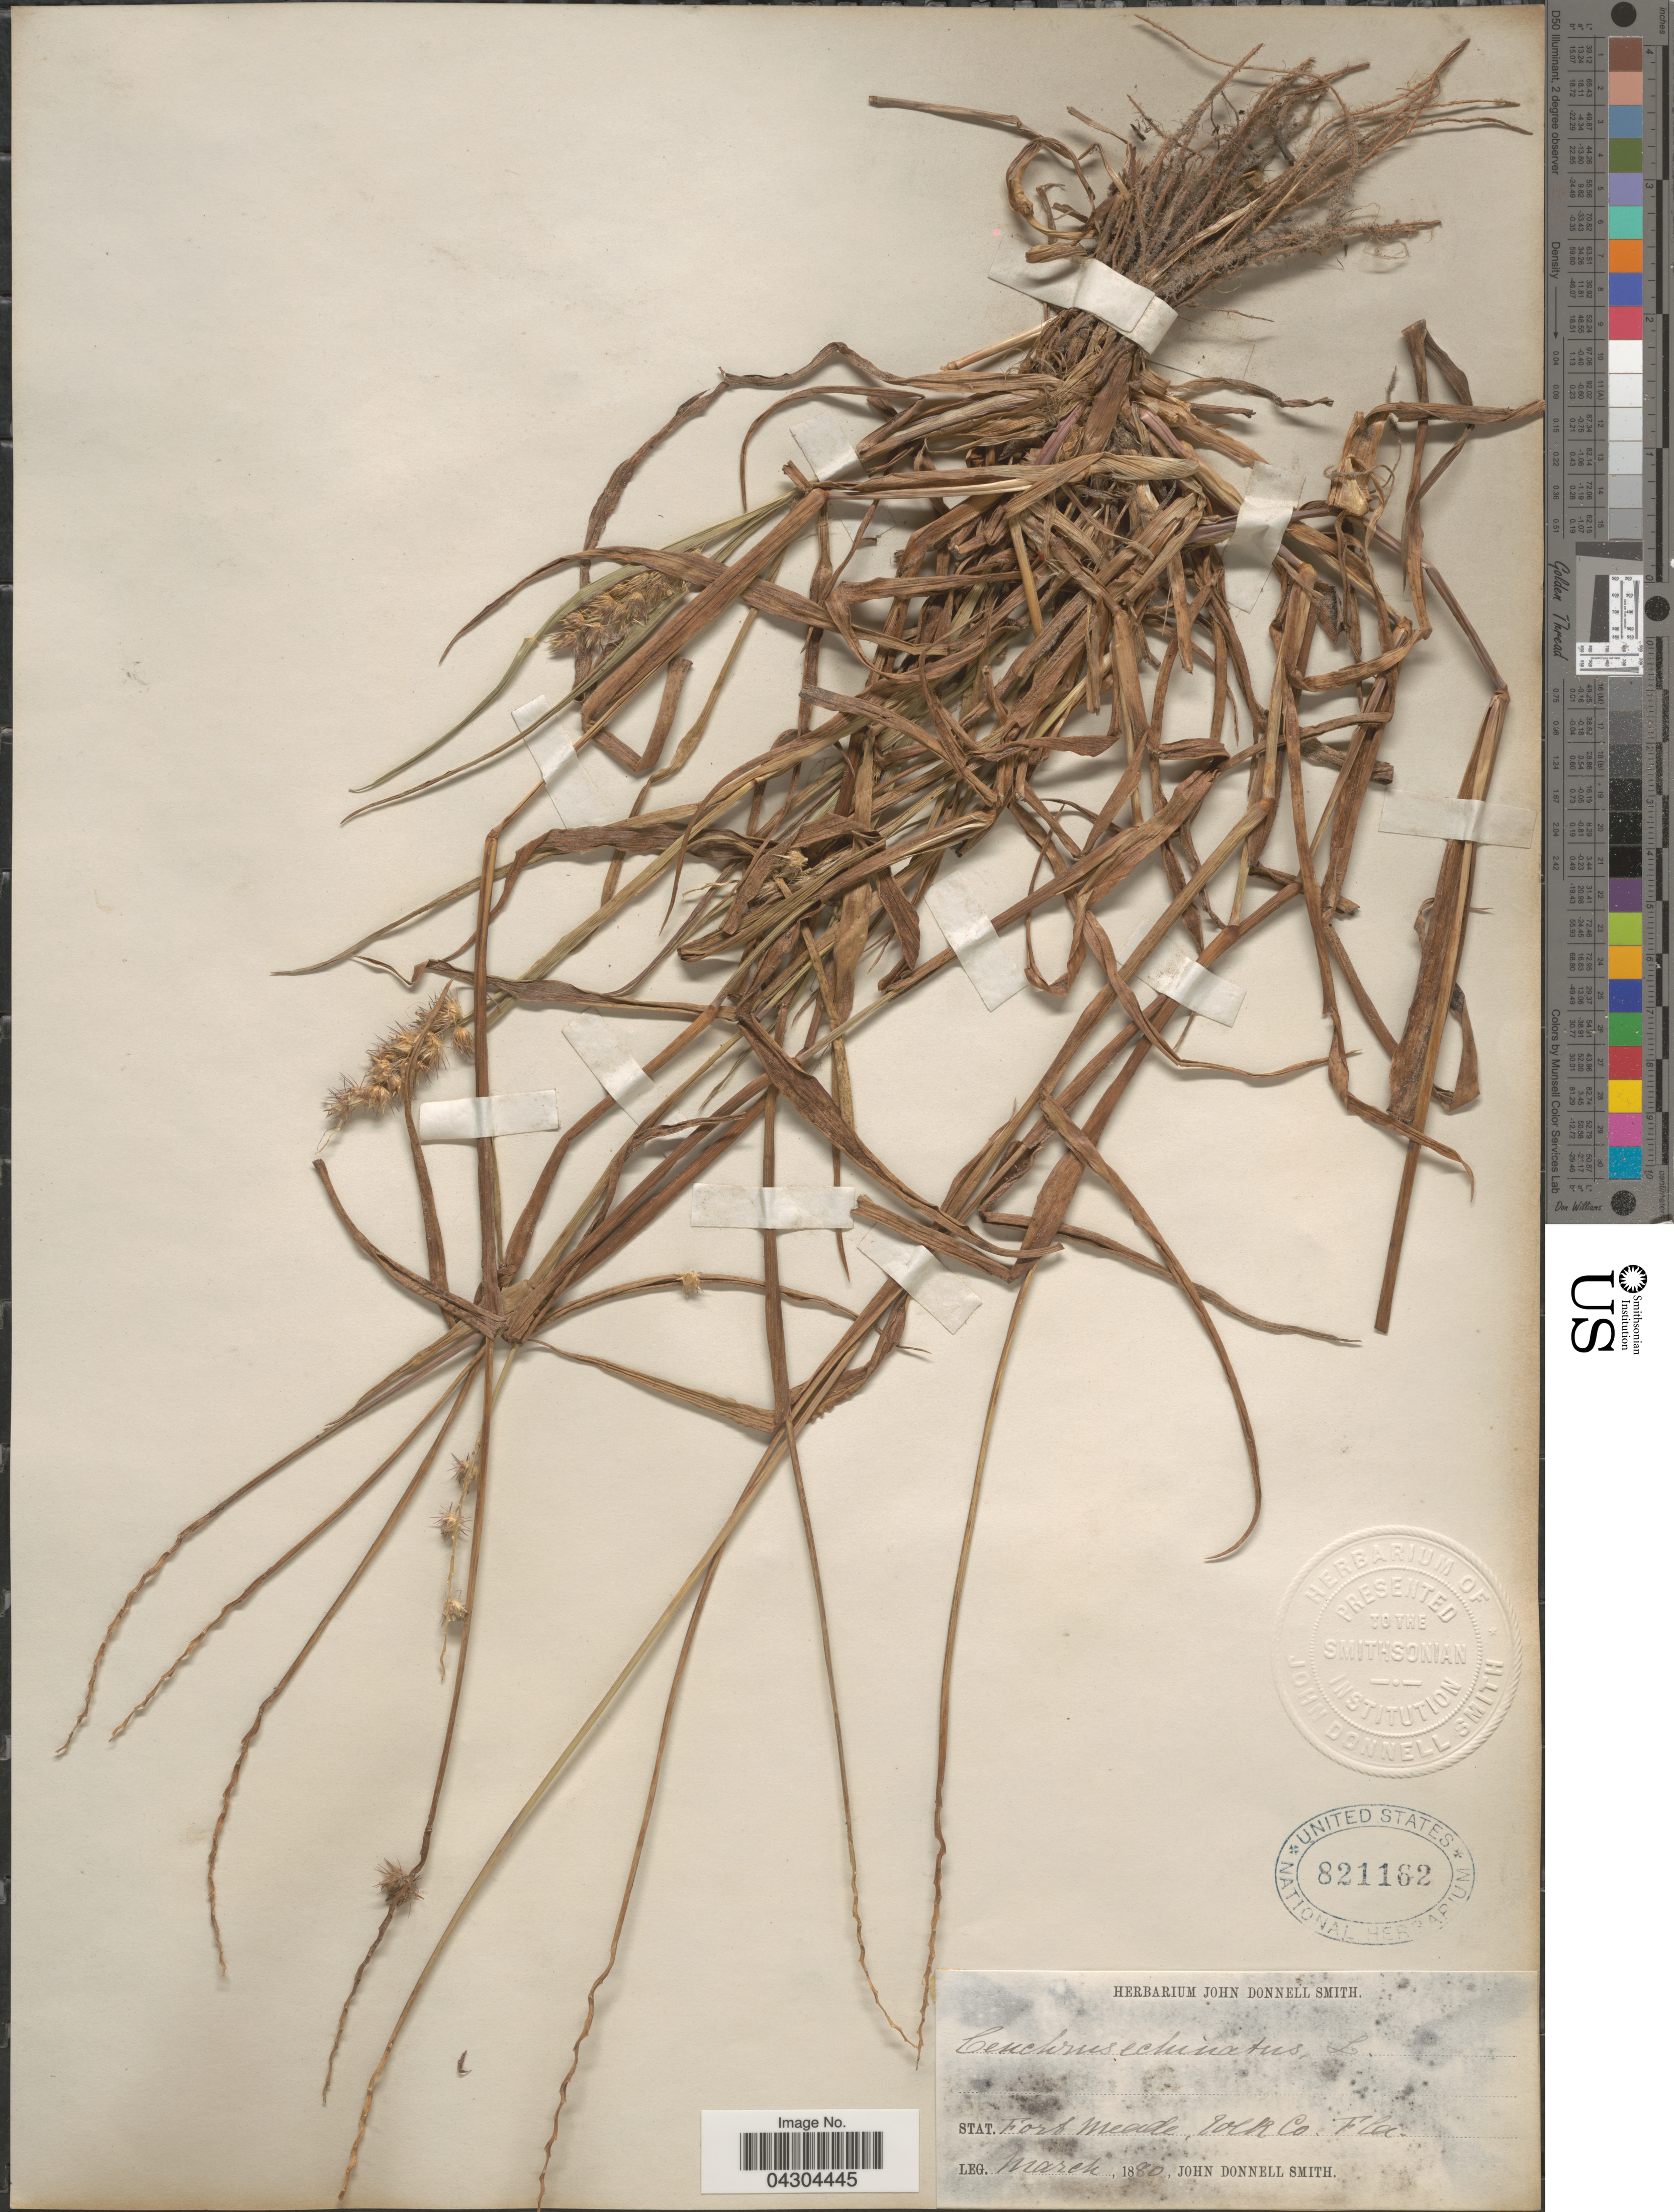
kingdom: Plantae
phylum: Tracheophyta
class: Liliopsida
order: Poales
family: Poaceae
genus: Cenchrus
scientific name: Cenchrus echinatus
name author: L.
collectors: J. Donnell Smith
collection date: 1880-03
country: United States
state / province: Florida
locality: Stat. Fort Meade, Polk Co.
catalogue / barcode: US 821162